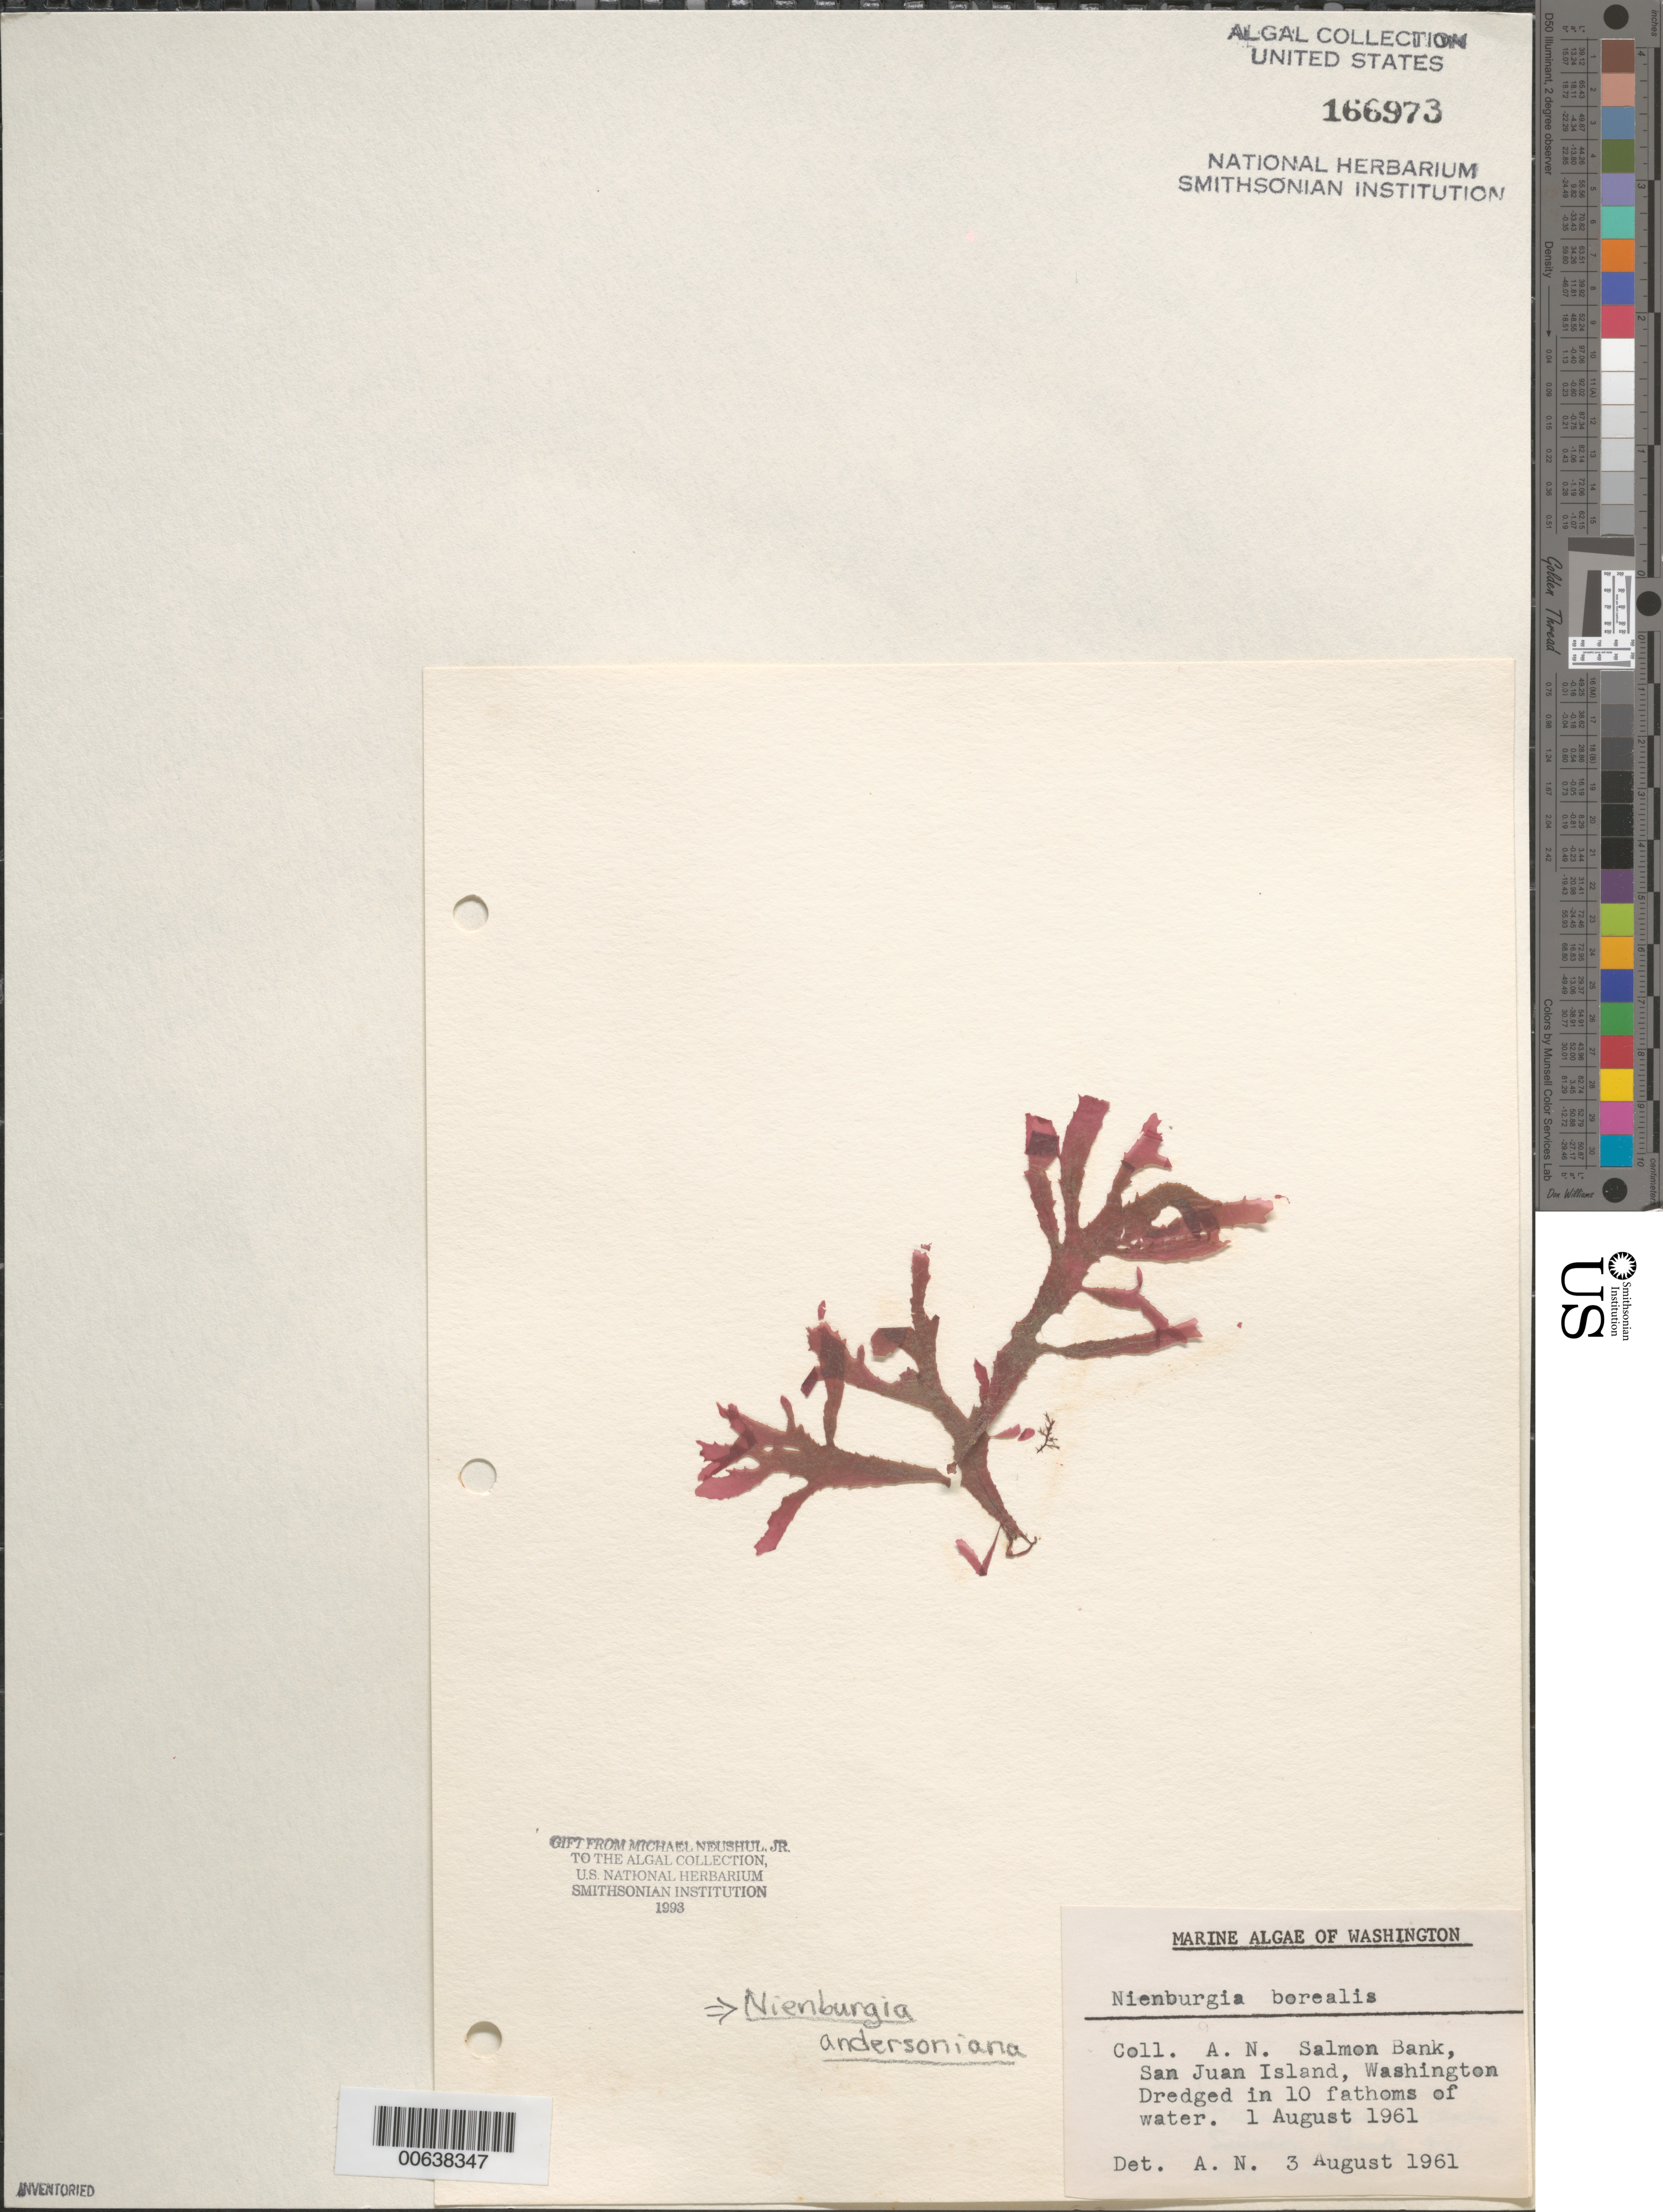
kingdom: Plantae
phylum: Rhodophyta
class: Florideophyceae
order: Ceramiales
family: Delesseriaceae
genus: Nienburgia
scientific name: Nienburgia andersoniana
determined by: N., A.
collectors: A. N.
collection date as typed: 01 Aug 1961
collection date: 1961-08-01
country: United States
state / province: Washington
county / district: San Juan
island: San Juan Island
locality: Salmon Bank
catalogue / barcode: US 166973